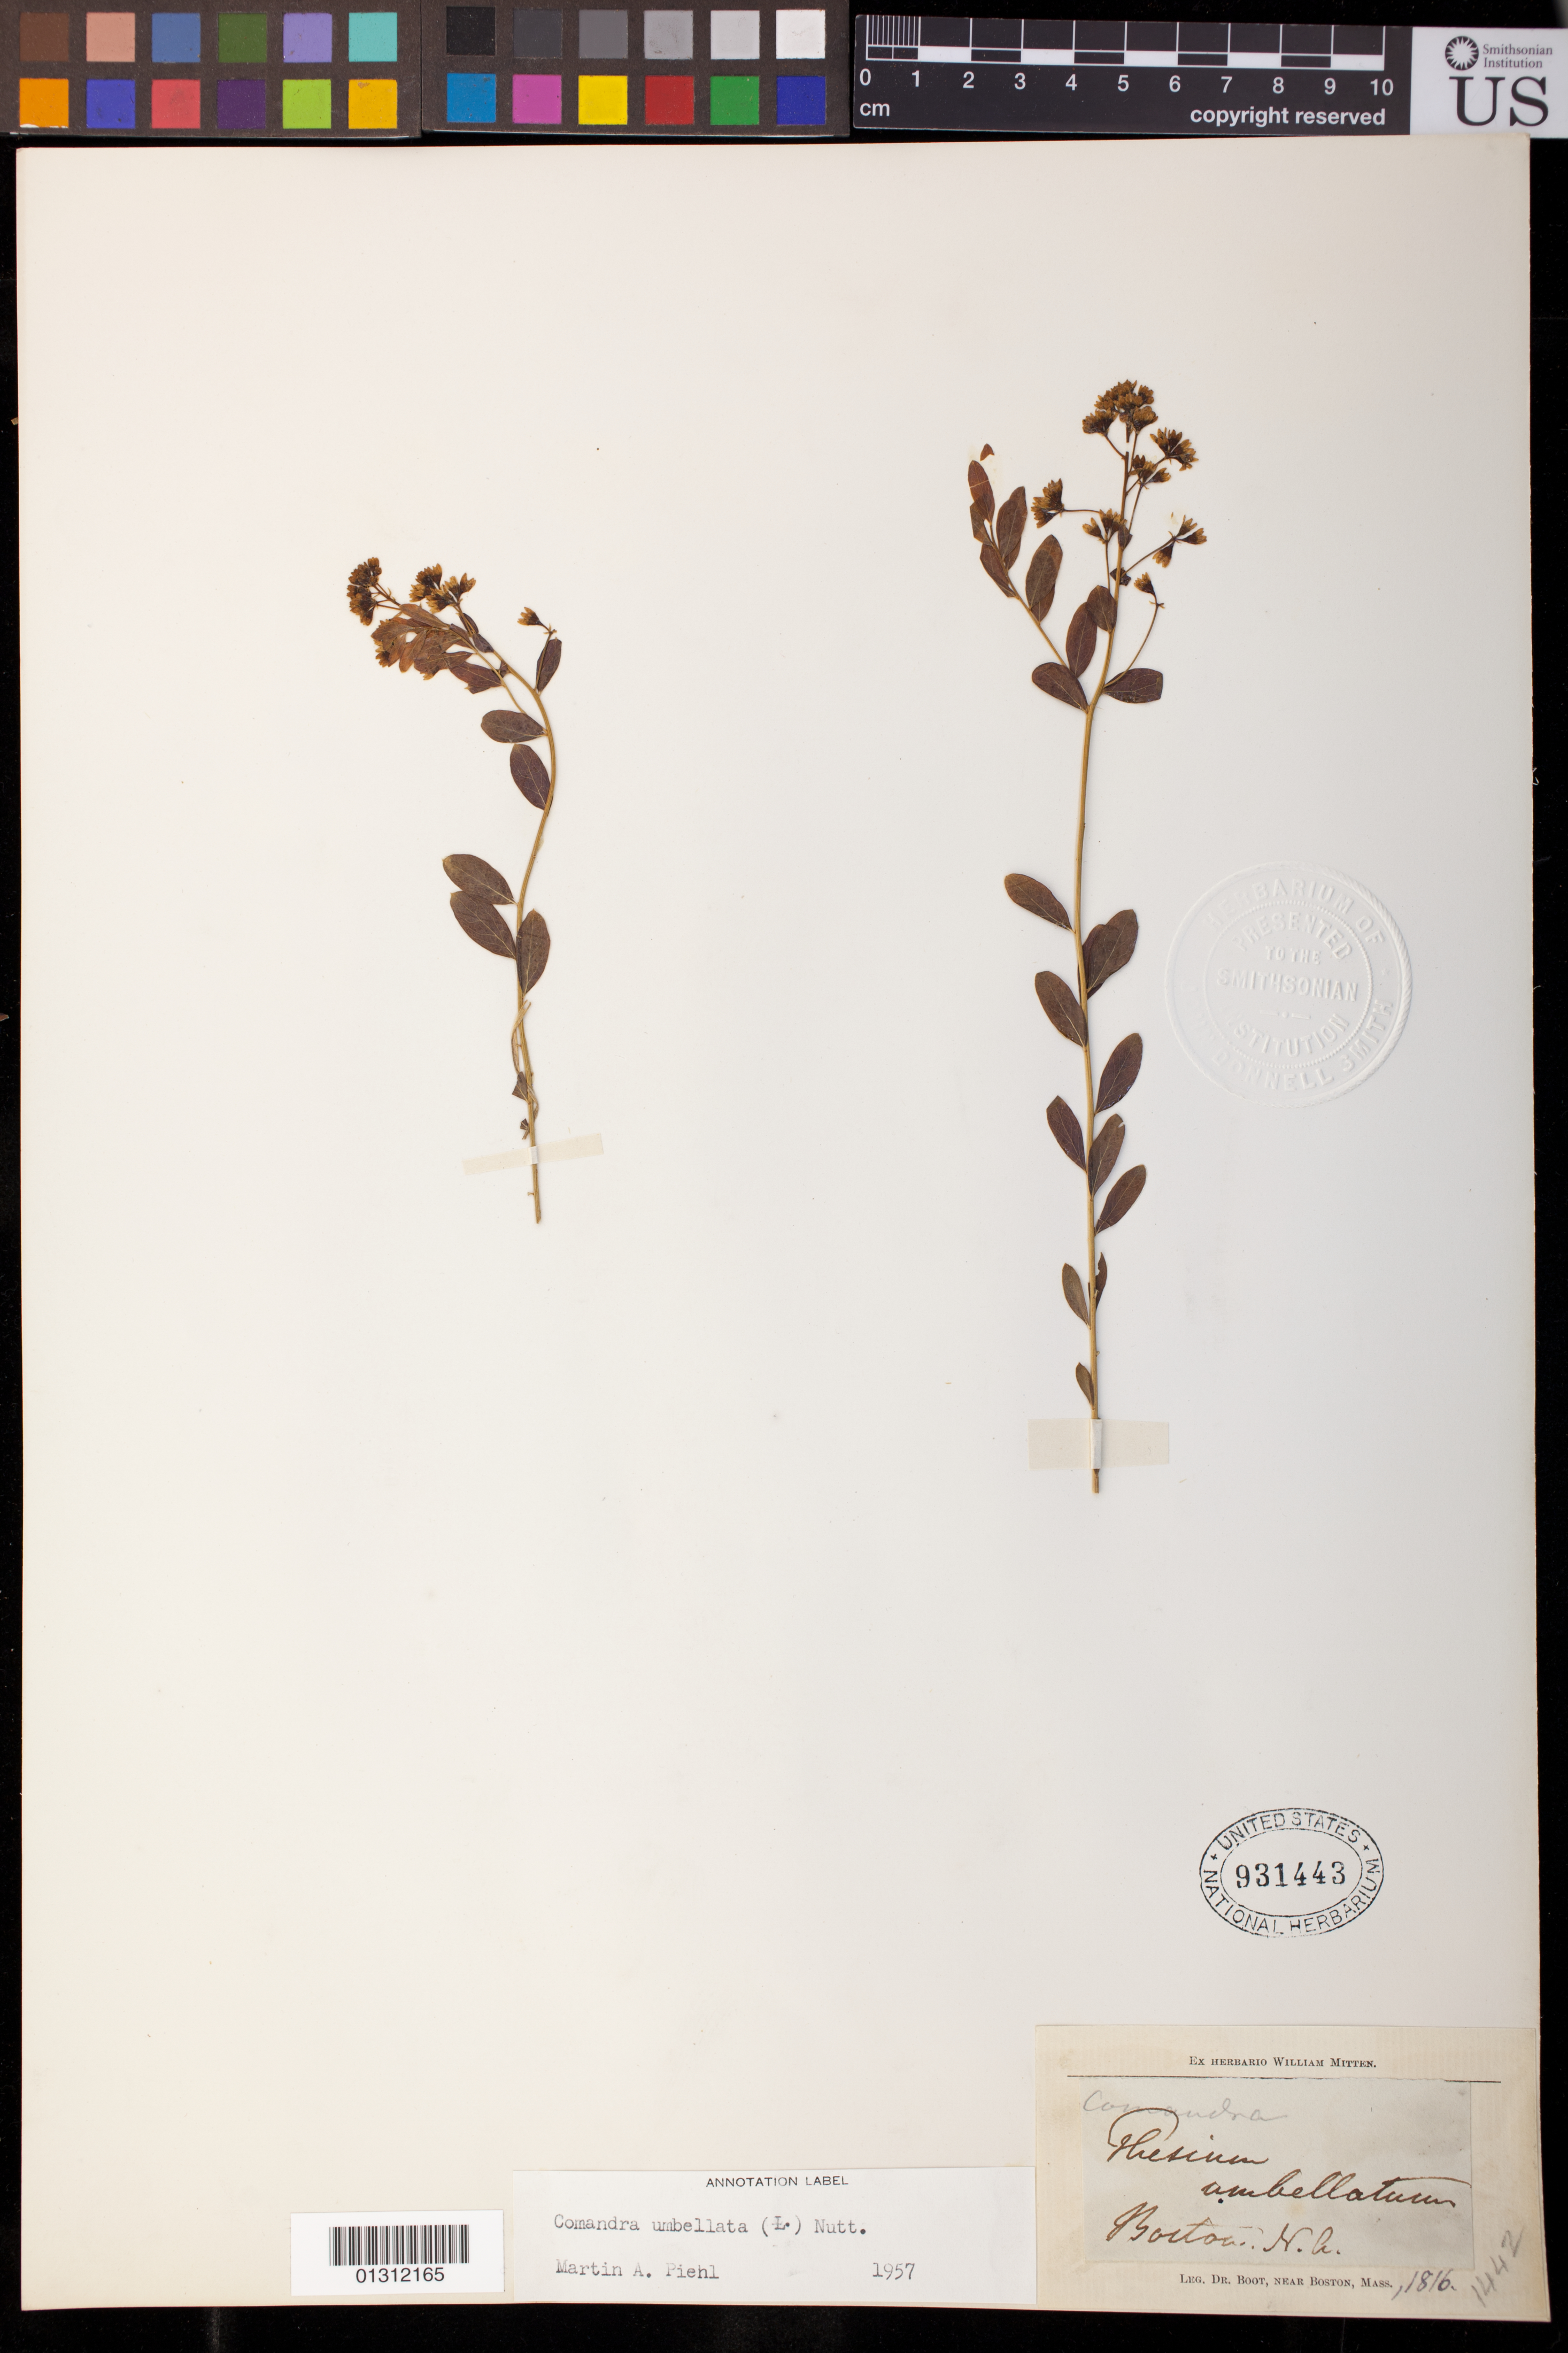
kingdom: Plantae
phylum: Tracheophyta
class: Magnoliopsida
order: Santalales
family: Comandraceae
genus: Comandra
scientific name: Comandra umbellata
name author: (L.) Nutt.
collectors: -. Boot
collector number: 1442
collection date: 1816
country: United States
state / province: Massachusetts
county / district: Suffolk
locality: Near Boston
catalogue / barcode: US 931443